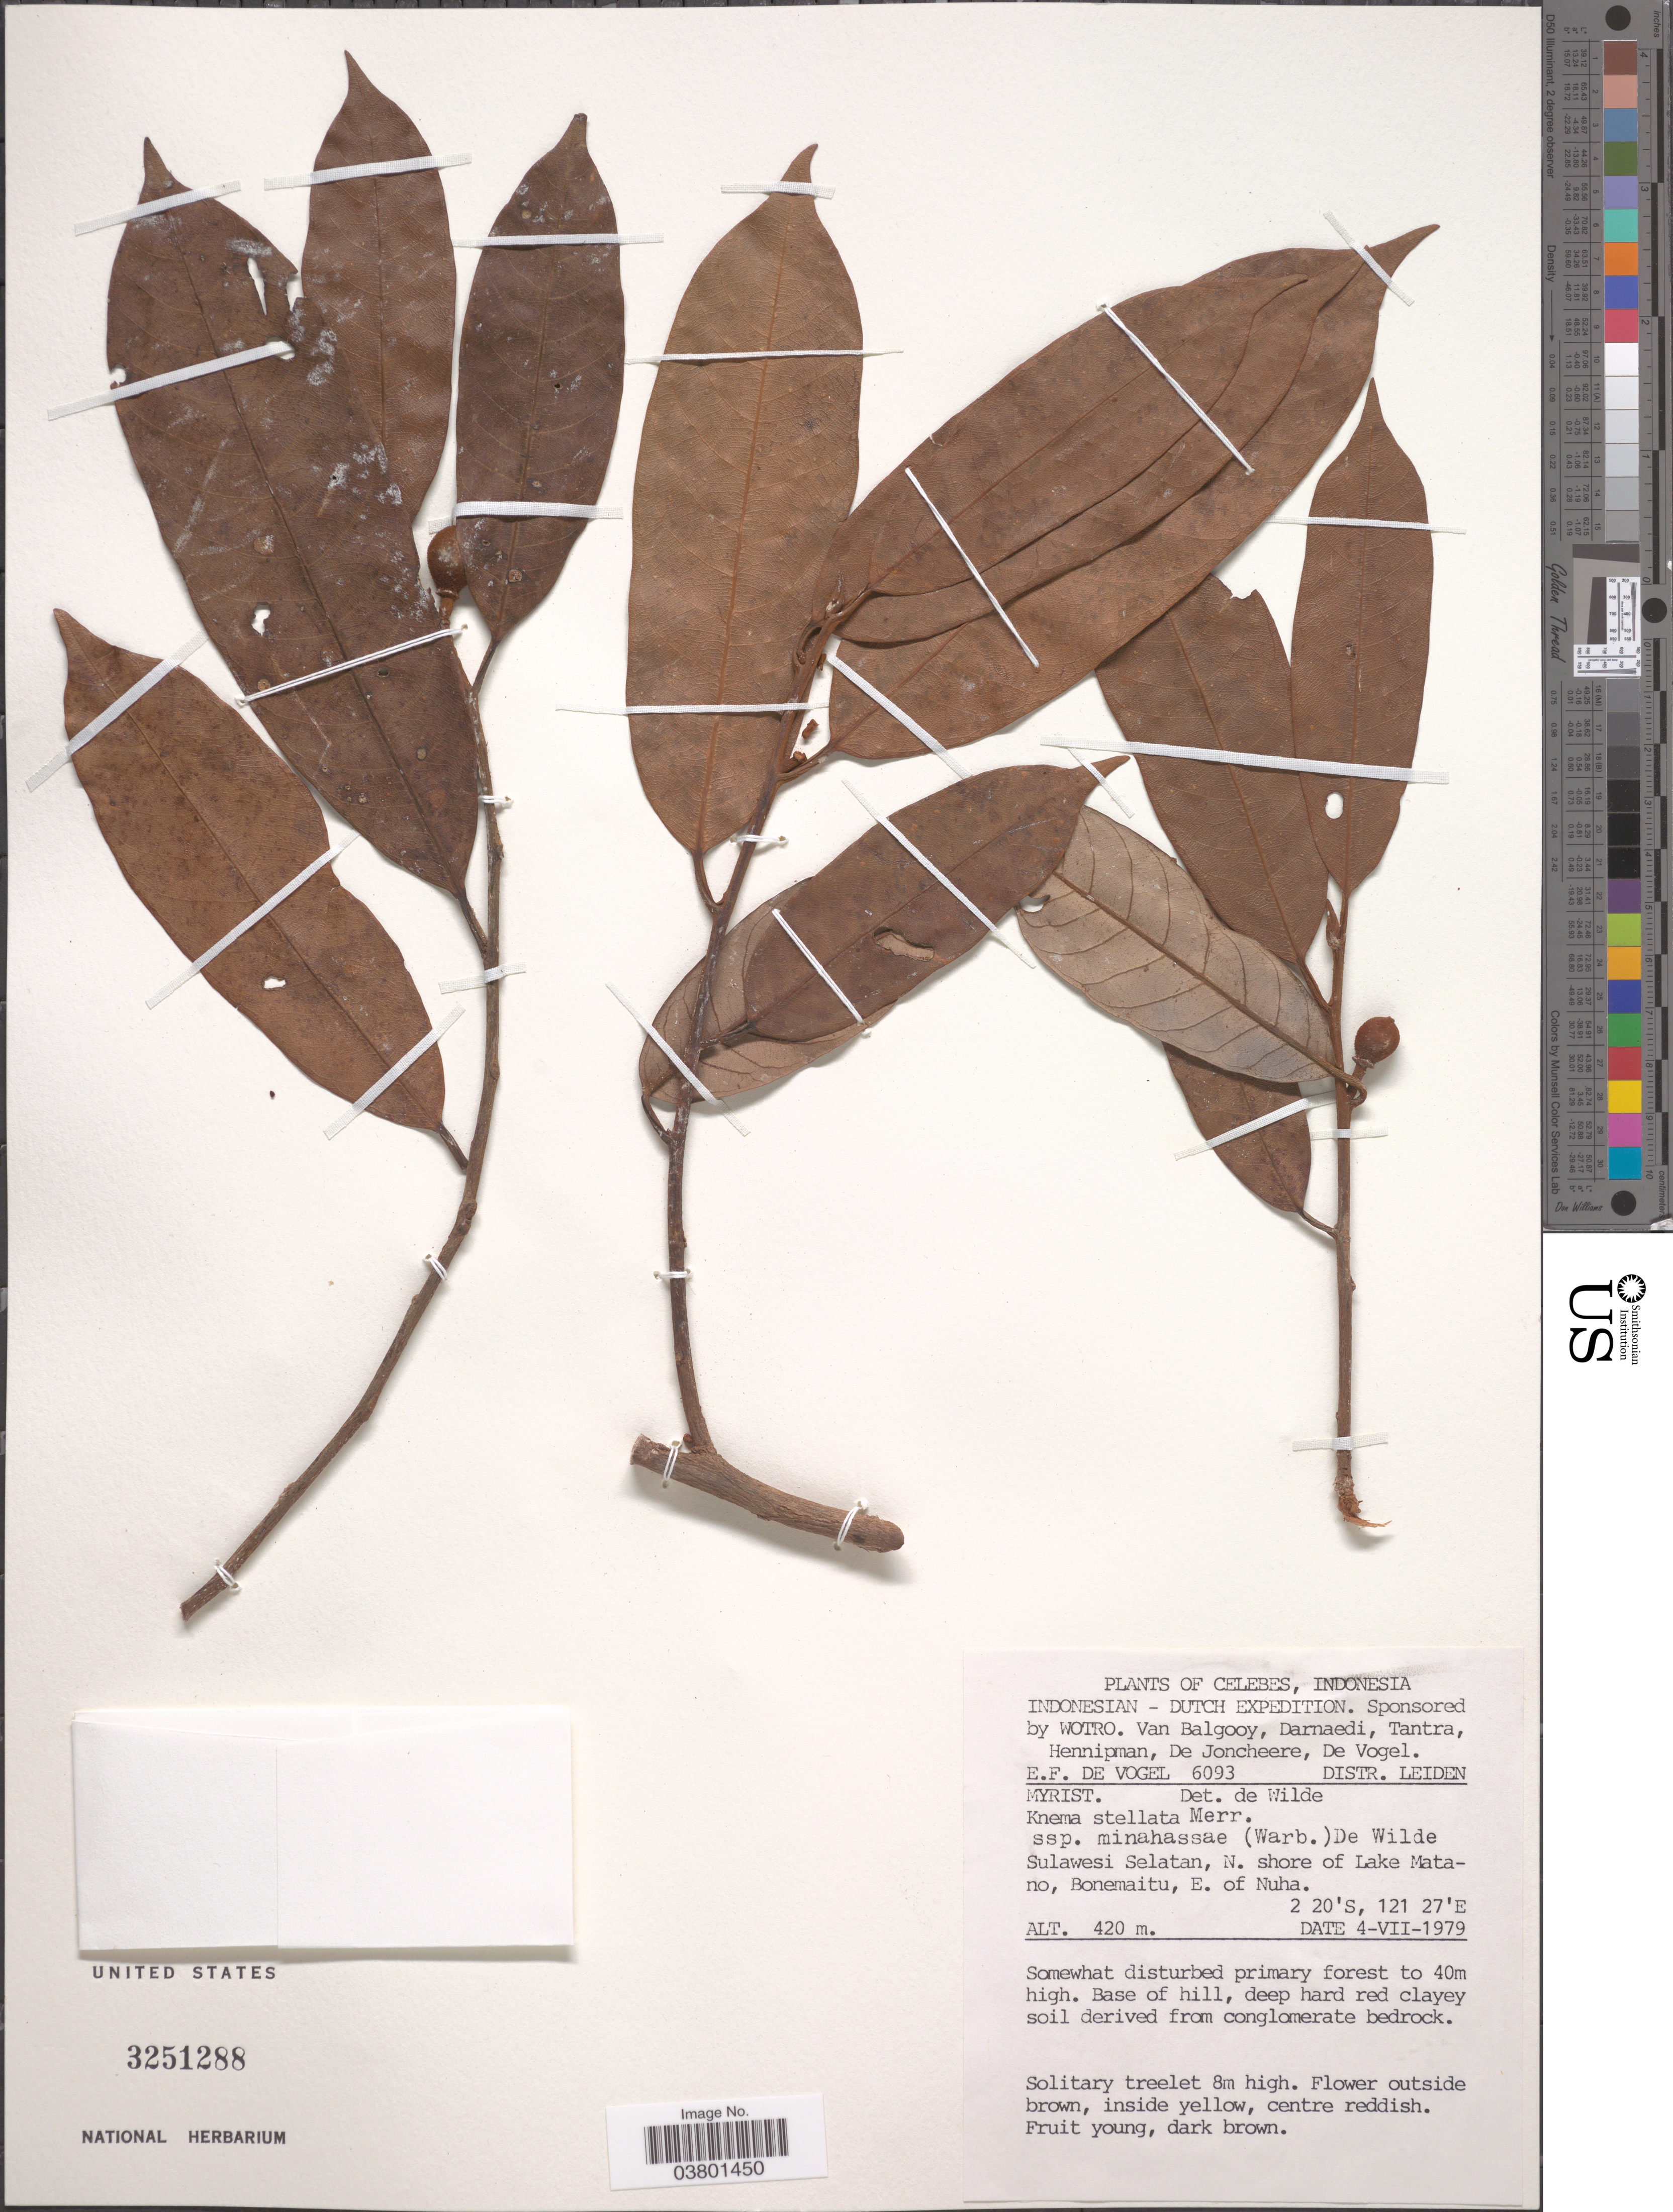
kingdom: Plantae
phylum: Tracheophyta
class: Magnoliopsida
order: Magnoliales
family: Myristicaceae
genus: Knema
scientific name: Knema stellata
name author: Merr.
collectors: E. F. de Vogel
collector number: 6093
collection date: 1979-07-04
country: Indonesia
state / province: Sulawesi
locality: Celebes. Indonesian - Dutch. Sulawesi Selatan, N. shore of Lake Matano, Bonemaitu, E. of Nuha.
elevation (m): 420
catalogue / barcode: US 3251288